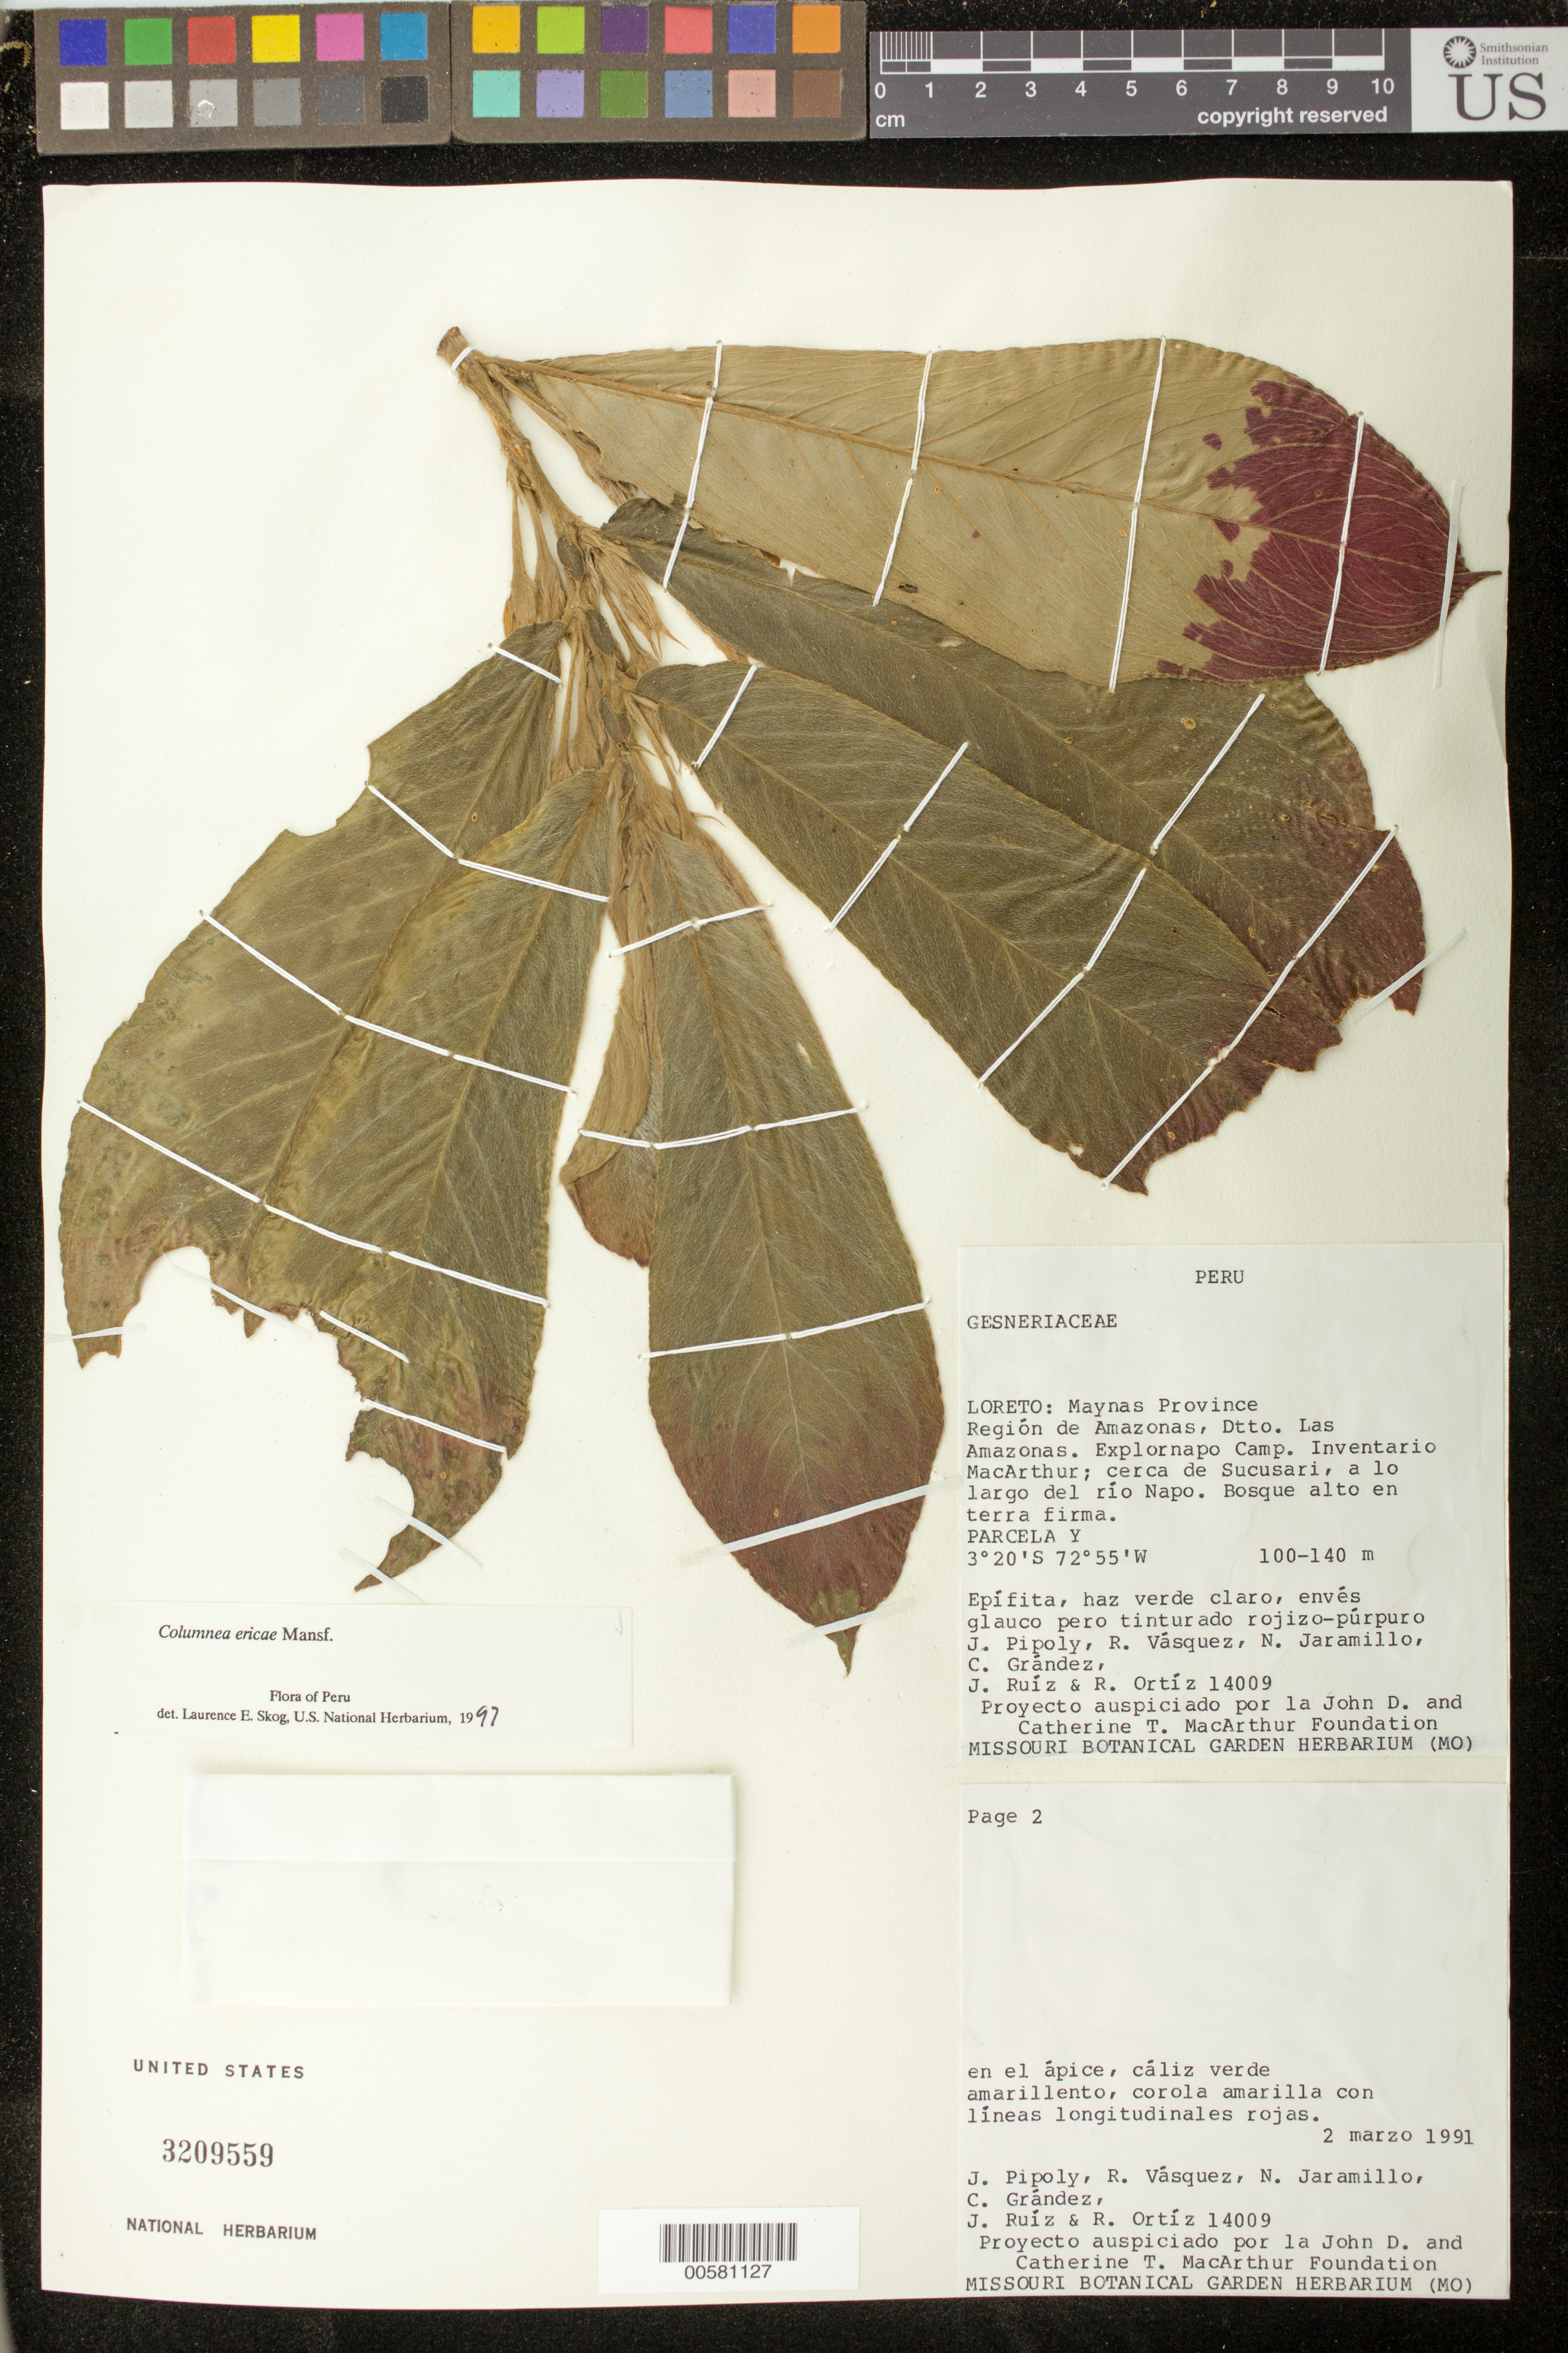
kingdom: Plantae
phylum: Tracheophyta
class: Magnoliopsida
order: Lamiales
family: Gesneriaceae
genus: Columnea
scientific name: Columnea ericae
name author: Mansf.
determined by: Clark, J. L., (SEL), The Marie Selby Botanical Garden (UNITED STATES)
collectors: J. J. Pipoly, R. Vásquez, N. Jaramillo, C. Grández, J. Ruiz & R. del C. Ortiz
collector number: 14009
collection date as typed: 02 Mar 1991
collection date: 1991-03-02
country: Peru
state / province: Loreto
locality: Prov. Maynas; región de Amazonas, Dtto. Las Amazonas; Explornapo Camp, Inventario MacArthur; cerca de Sucusari, a lo largo del río Napo; Parcela Y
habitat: Bosque alto en terra firme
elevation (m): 100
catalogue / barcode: US 3209559